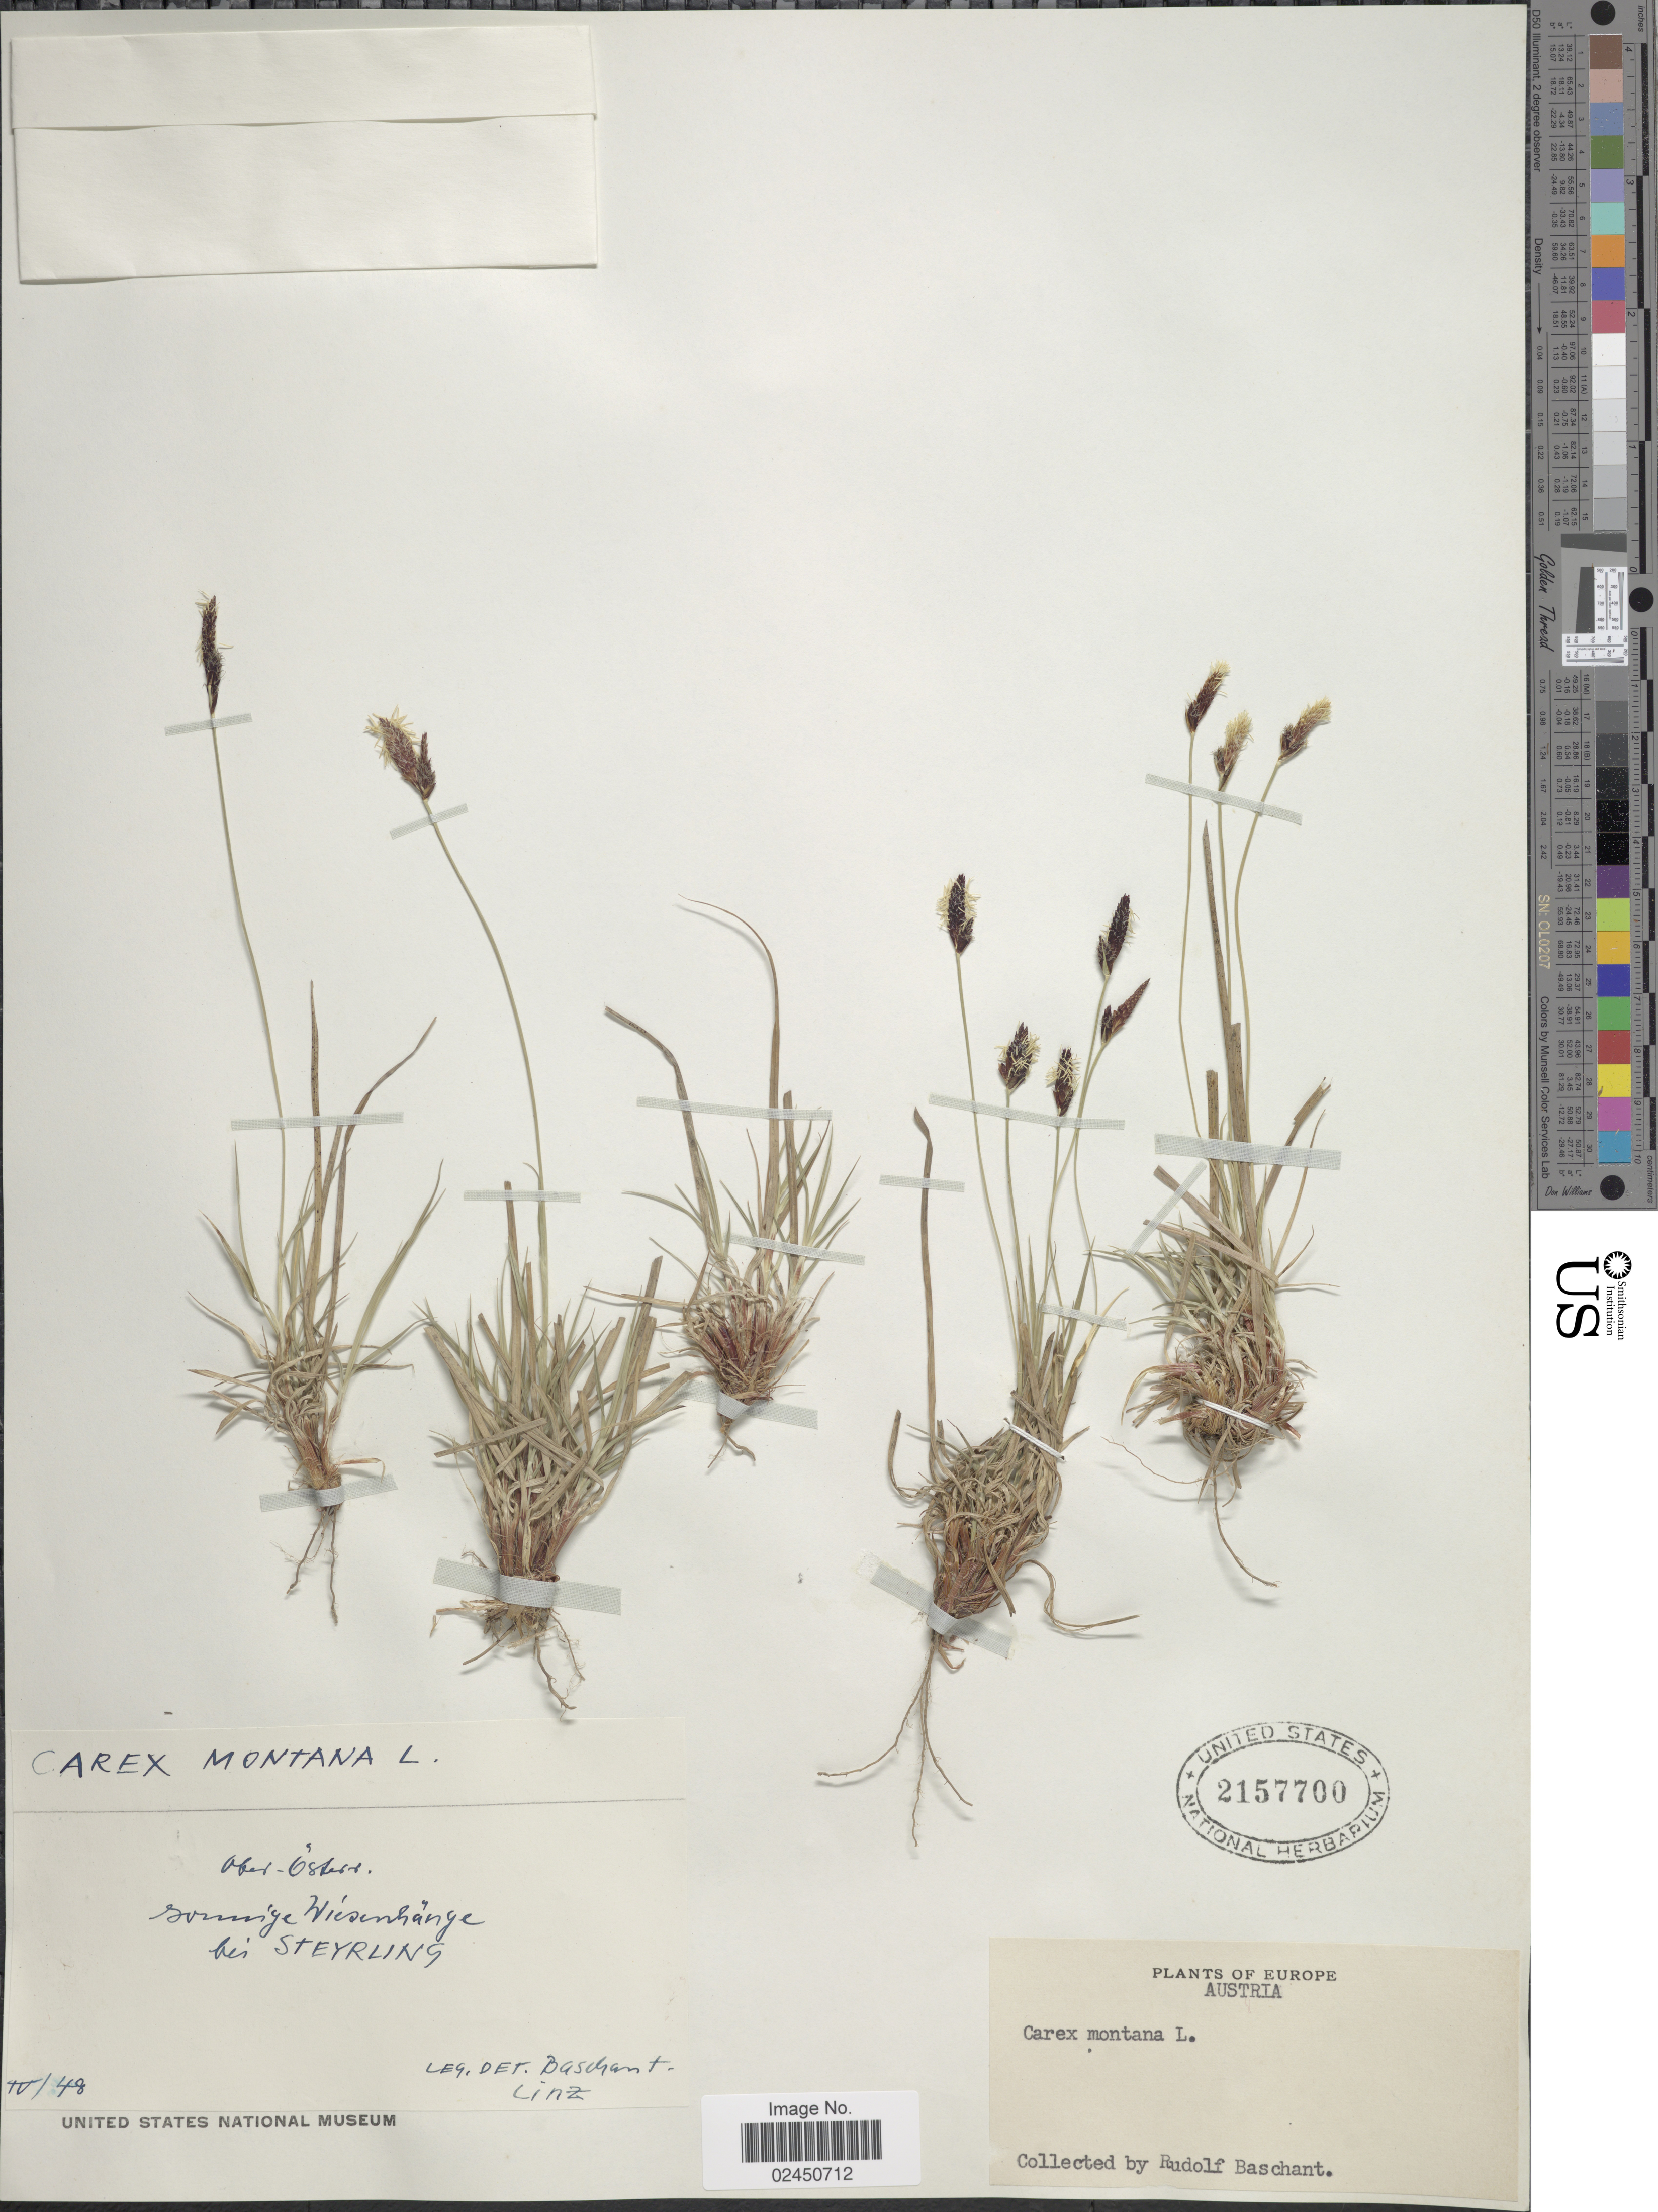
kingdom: Plantae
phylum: Tracheophyta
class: Liliopsida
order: Poales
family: Cyperaceae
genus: Carex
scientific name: Carex montana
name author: L.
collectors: R. Baschant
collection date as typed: Transcribed d/m/y: /4/48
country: Austria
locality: Ober-Ostern, Somige Wiesenhange bei Steyrling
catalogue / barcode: US 2157700